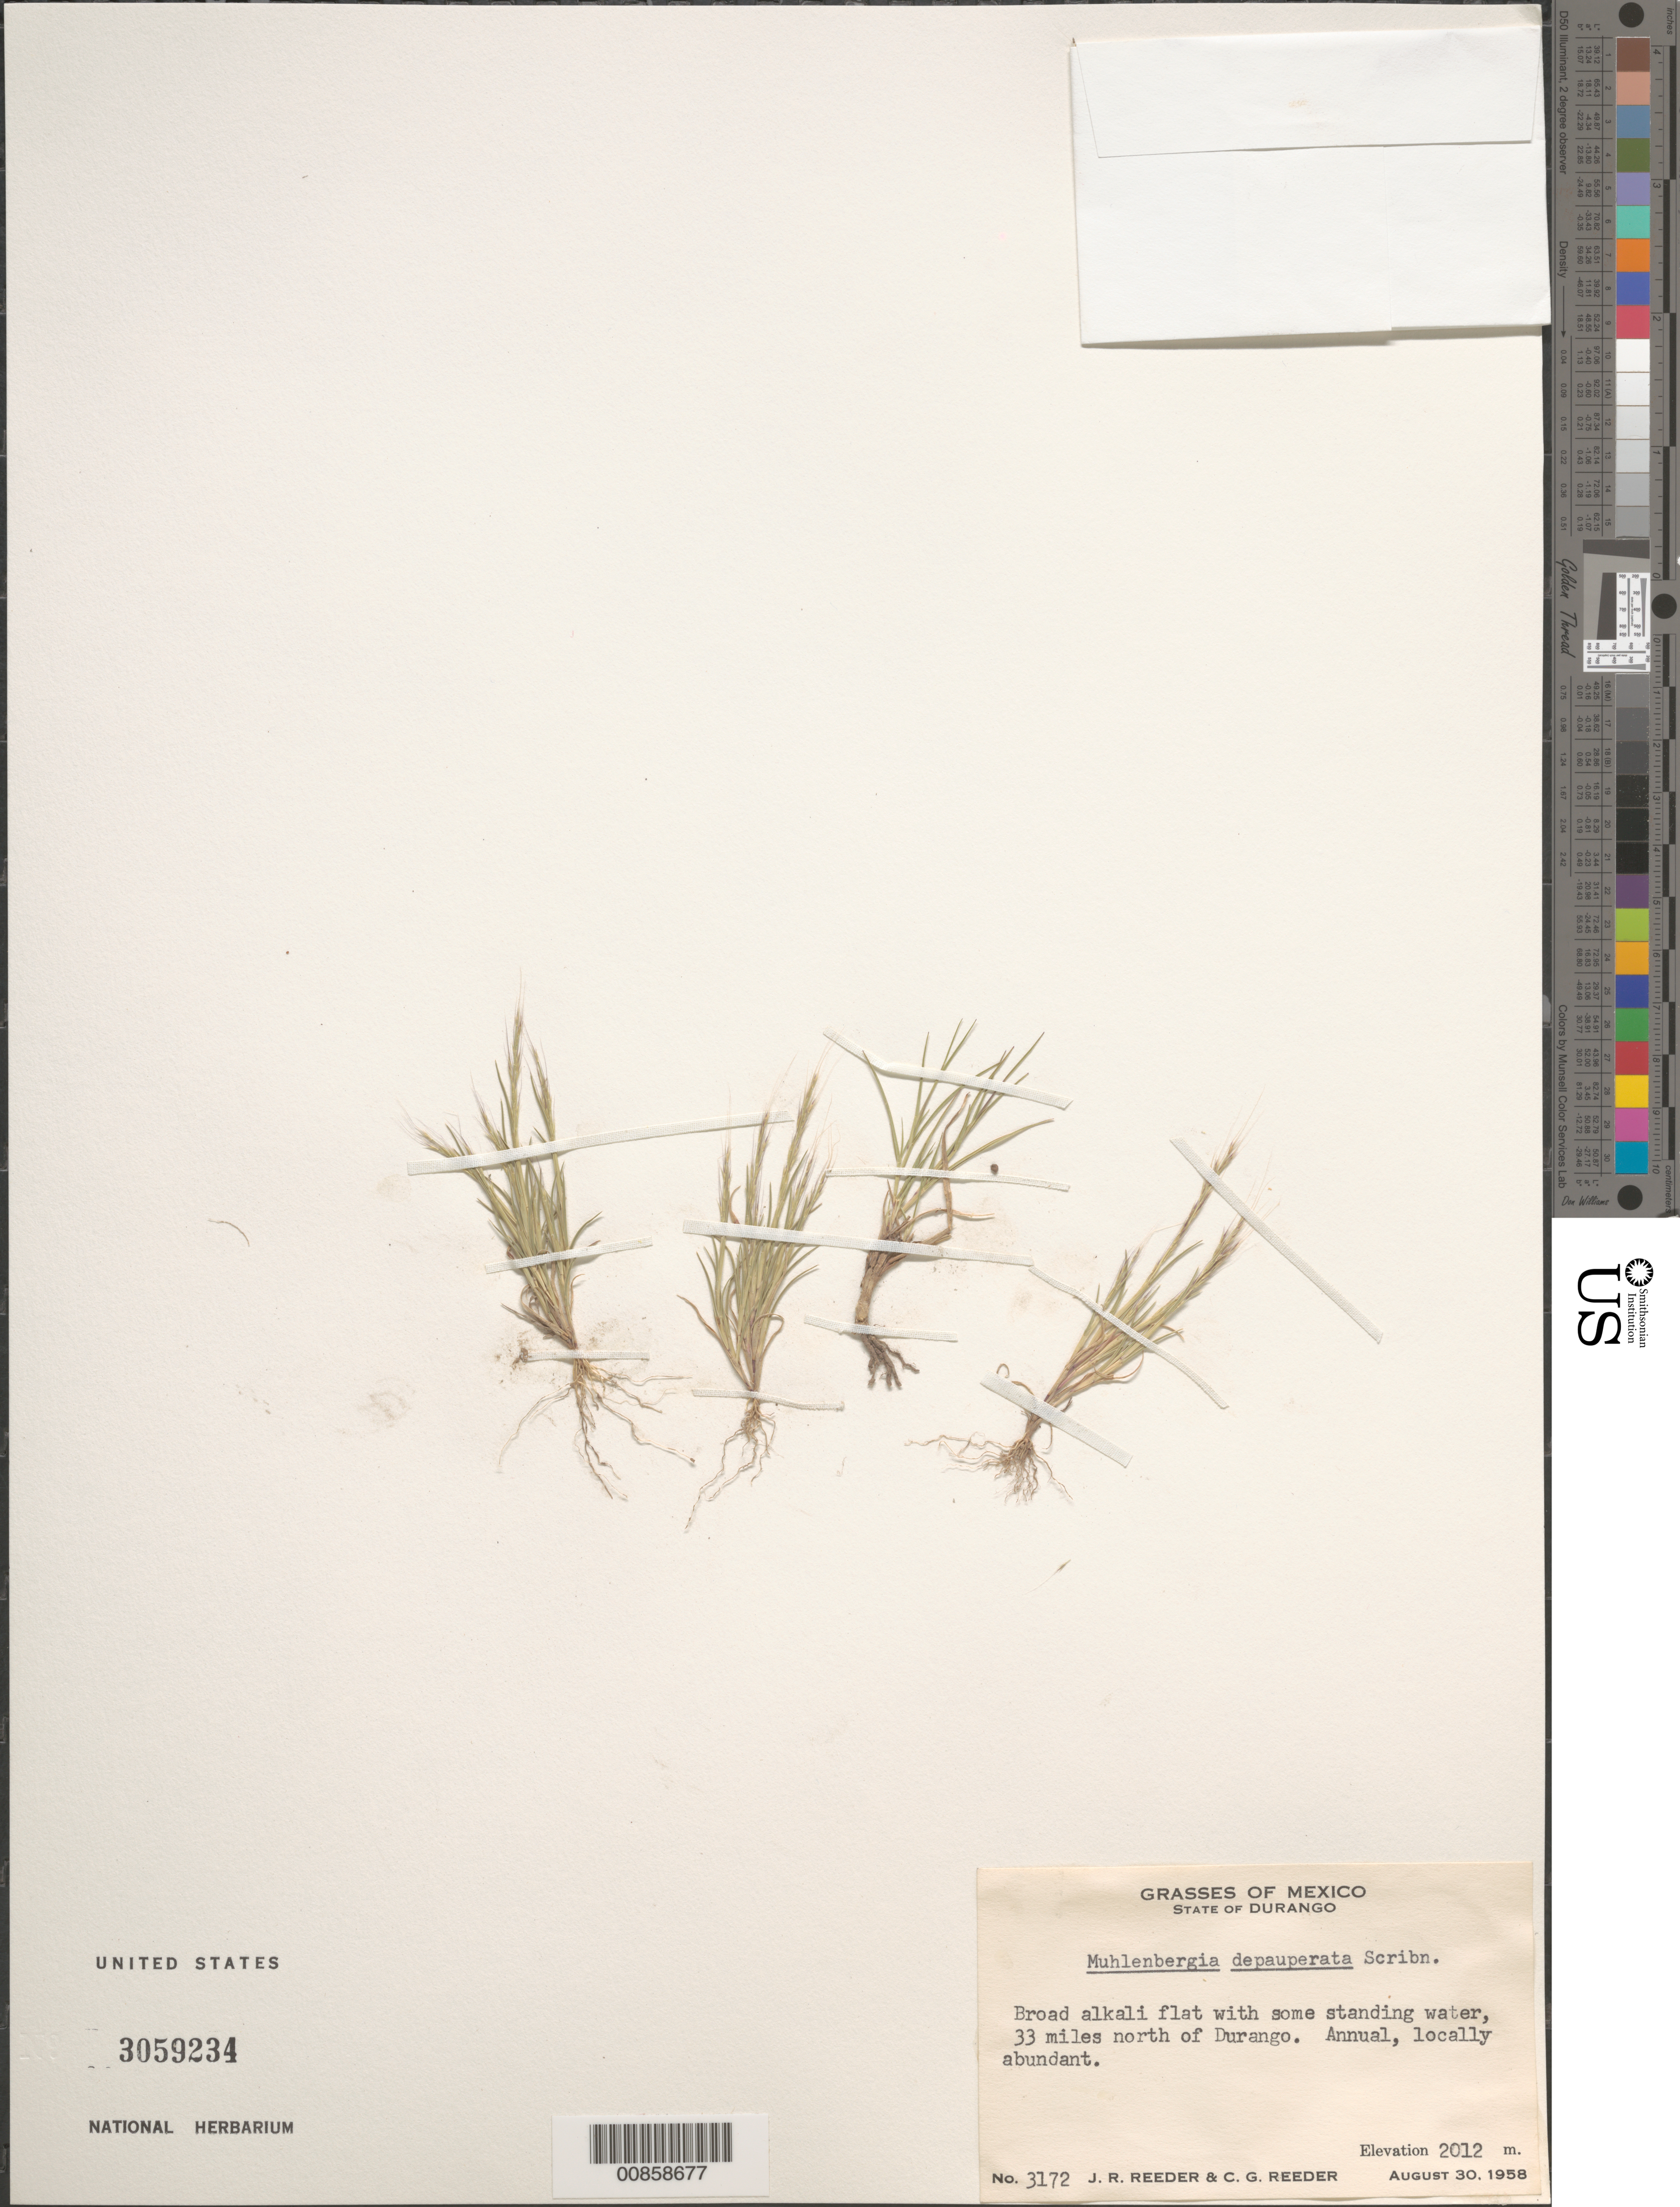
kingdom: Plantae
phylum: Tracheophyta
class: Liliopsida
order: Poales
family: Poaceae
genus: Muhlenbergia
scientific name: Muhlenbergia depauperata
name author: Scribn.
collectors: J. R. Reeder & C. G. Reeder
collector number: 3172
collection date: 1958-08-30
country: Mexico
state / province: Durango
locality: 33 miles north of Durango.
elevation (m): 2012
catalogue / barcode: US 3059234